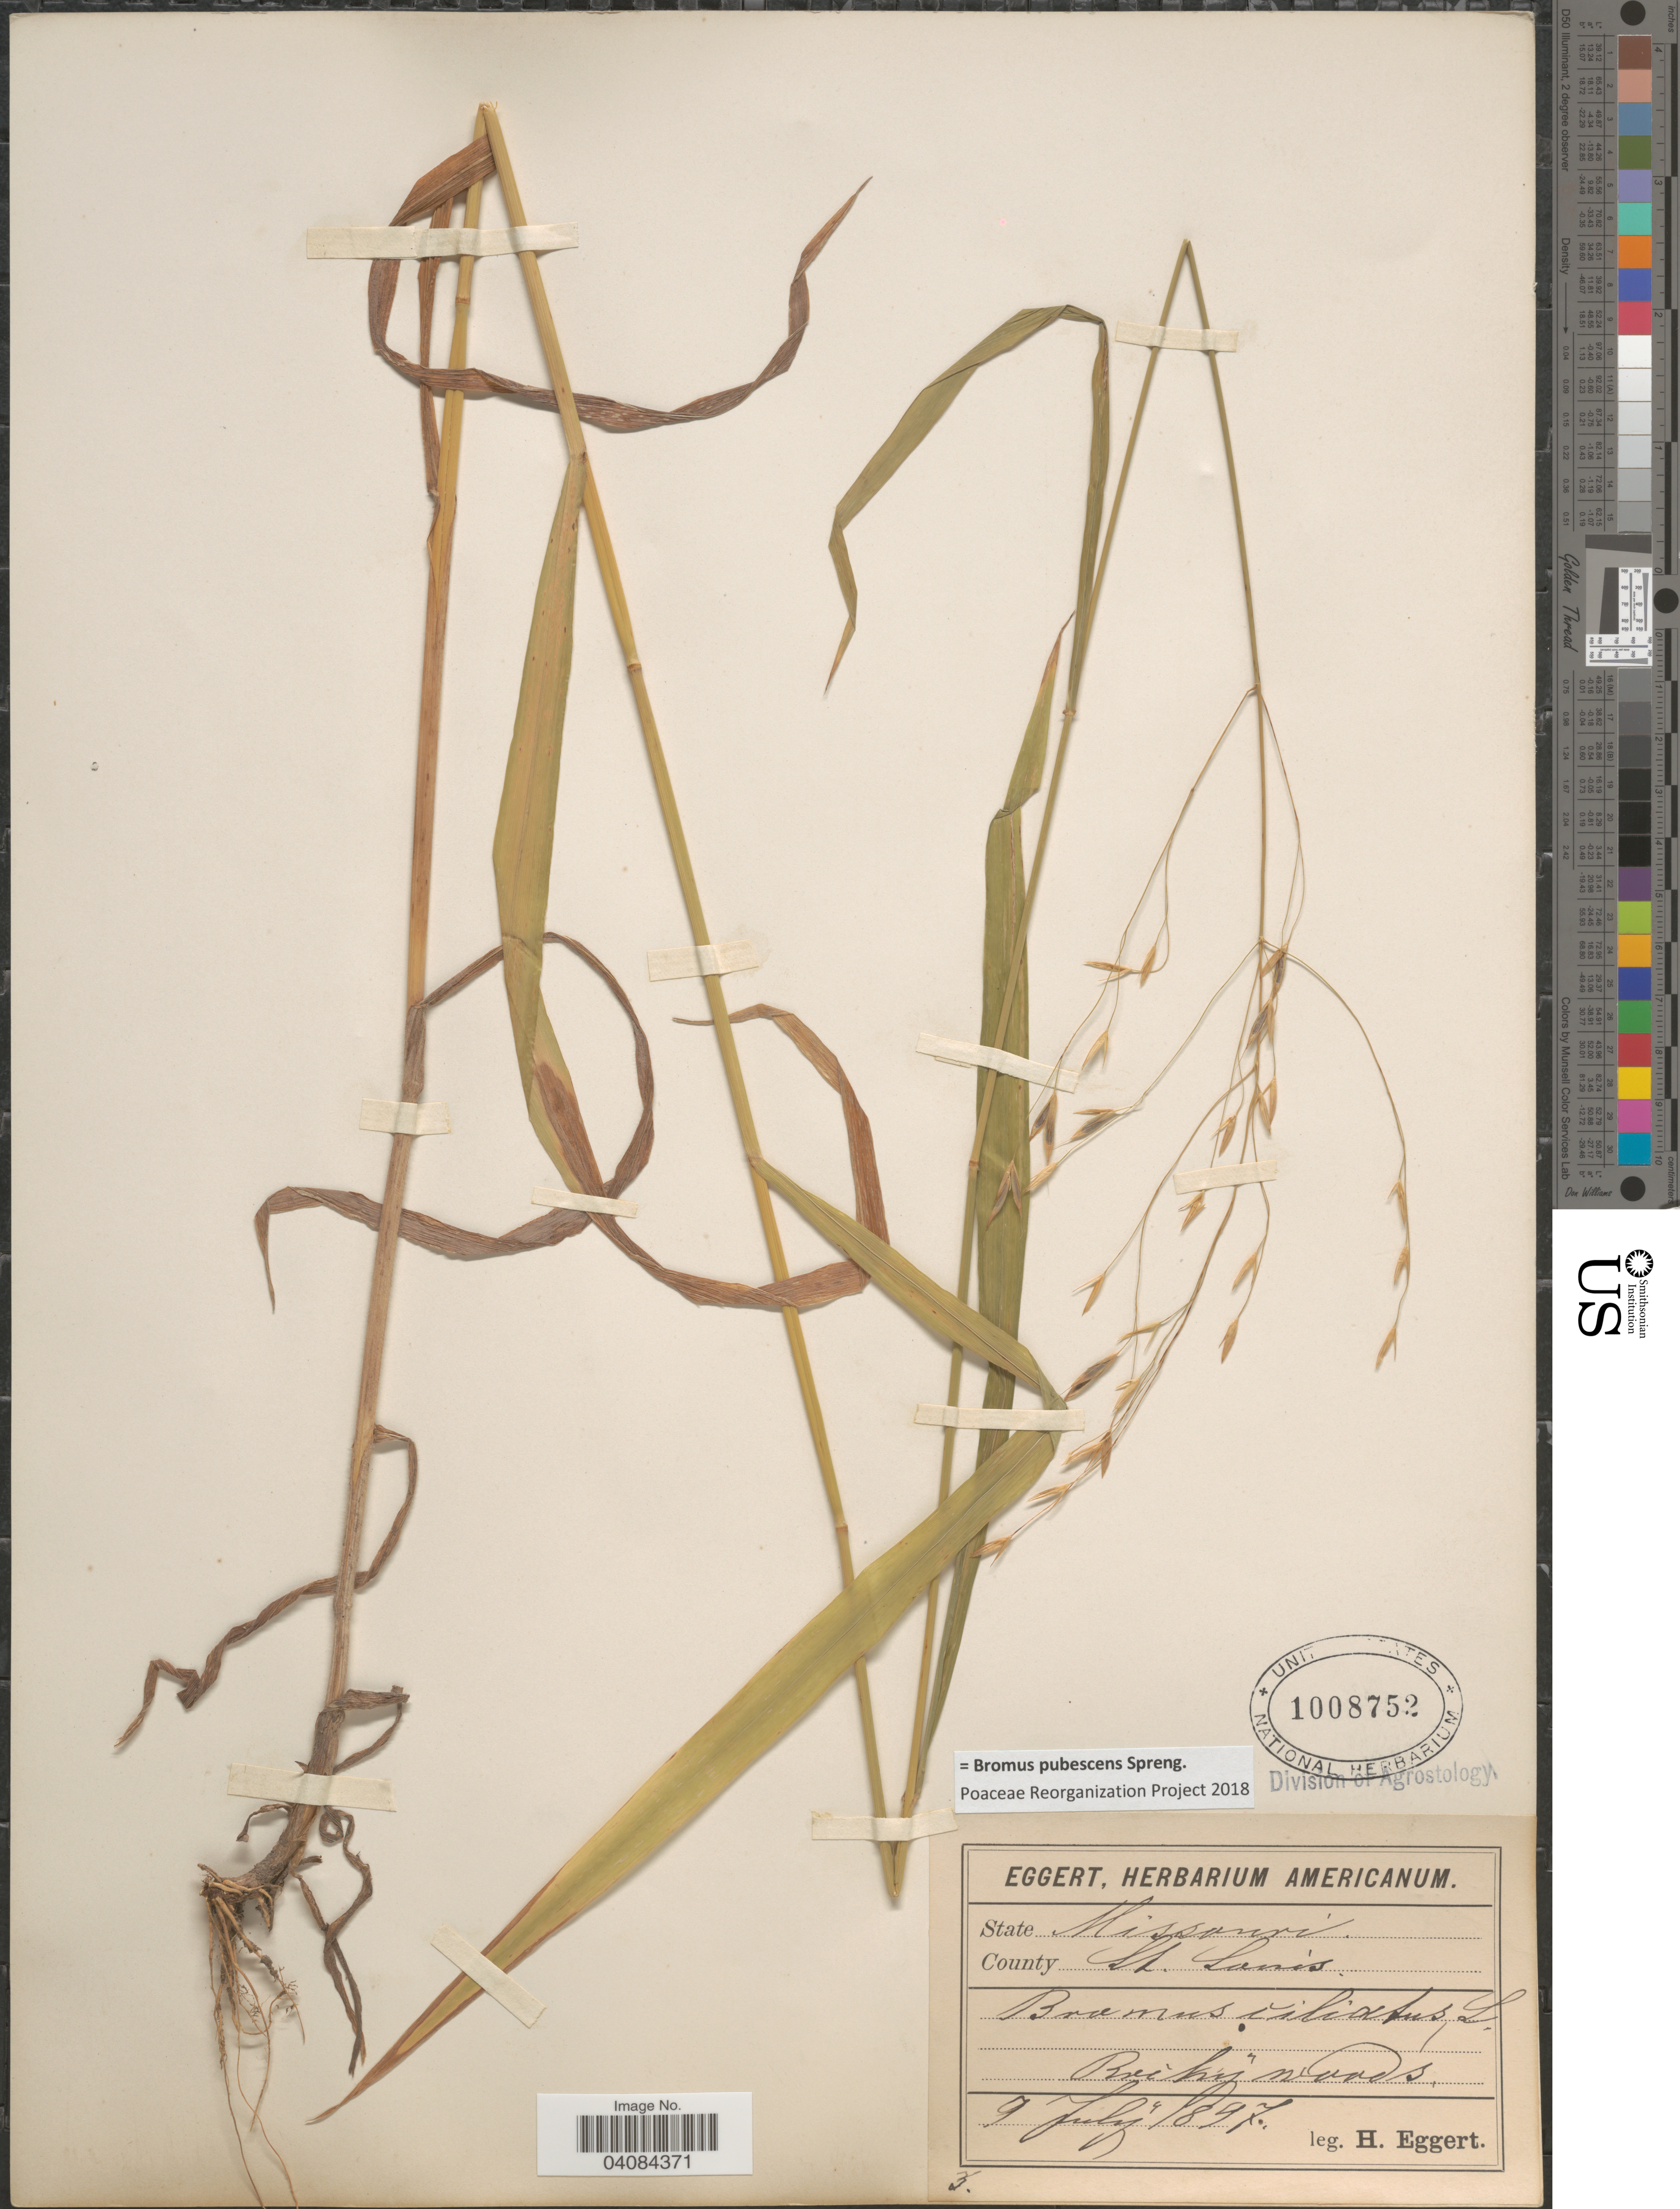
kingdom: Plantae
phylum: Tracheophyta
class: Liliopsida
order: Poales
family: Poaceae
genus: Bromus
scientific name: Bromus pubescens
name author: Muhl. ex Willd.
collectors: H. Eggert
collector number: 3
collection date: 1897-07-09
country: United States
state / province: Missouri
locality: County St. Louis.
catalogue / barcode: US 1008752